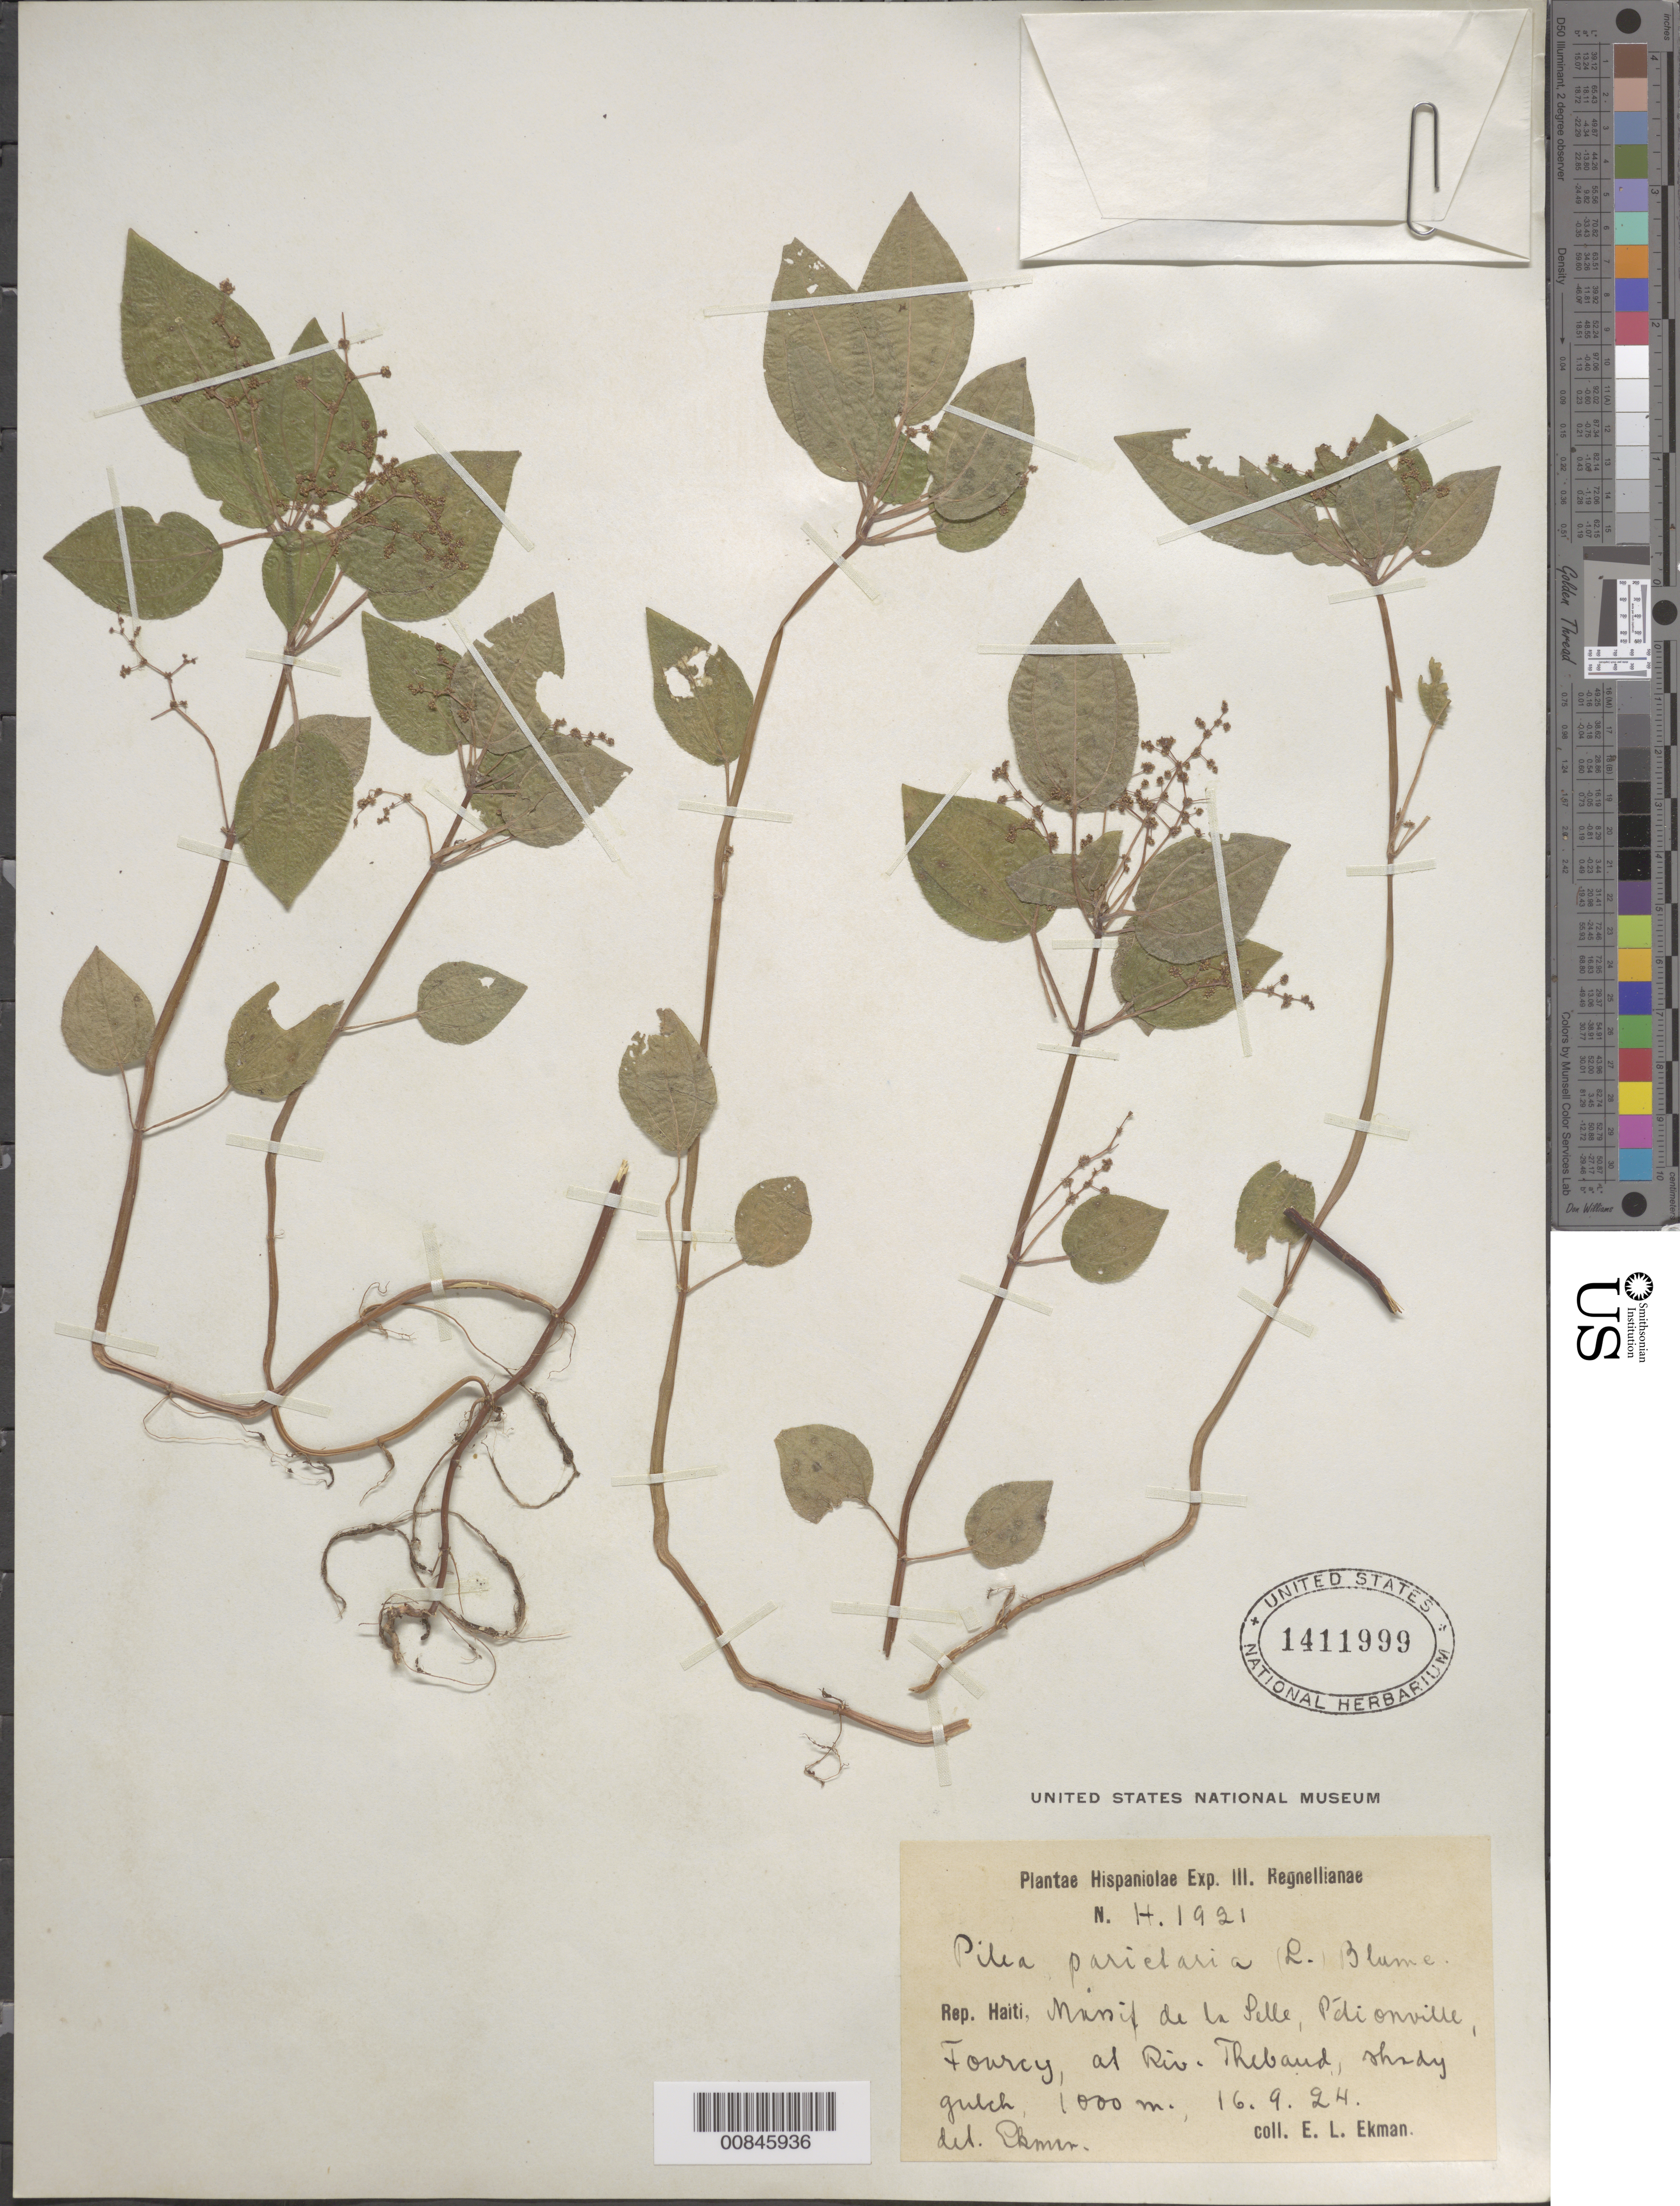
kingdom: Plantae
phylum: Tracheophyta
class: Magnoliopsida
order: Rosales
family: Urticaceae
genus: Pilea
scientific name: Pilea parietaria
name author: (L.) Blume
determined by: Ekman, E. L.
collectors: E. L. Ekman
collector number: H 1921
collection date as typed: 16 Sep 1924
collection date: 1924-09-16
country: Haiti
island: Hispaniola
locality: Massif de la Selle, Pétionville, Fourcy, Riv. "Thebaud".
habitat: Shady gulch.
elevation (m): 1000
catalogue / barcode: US 1411999